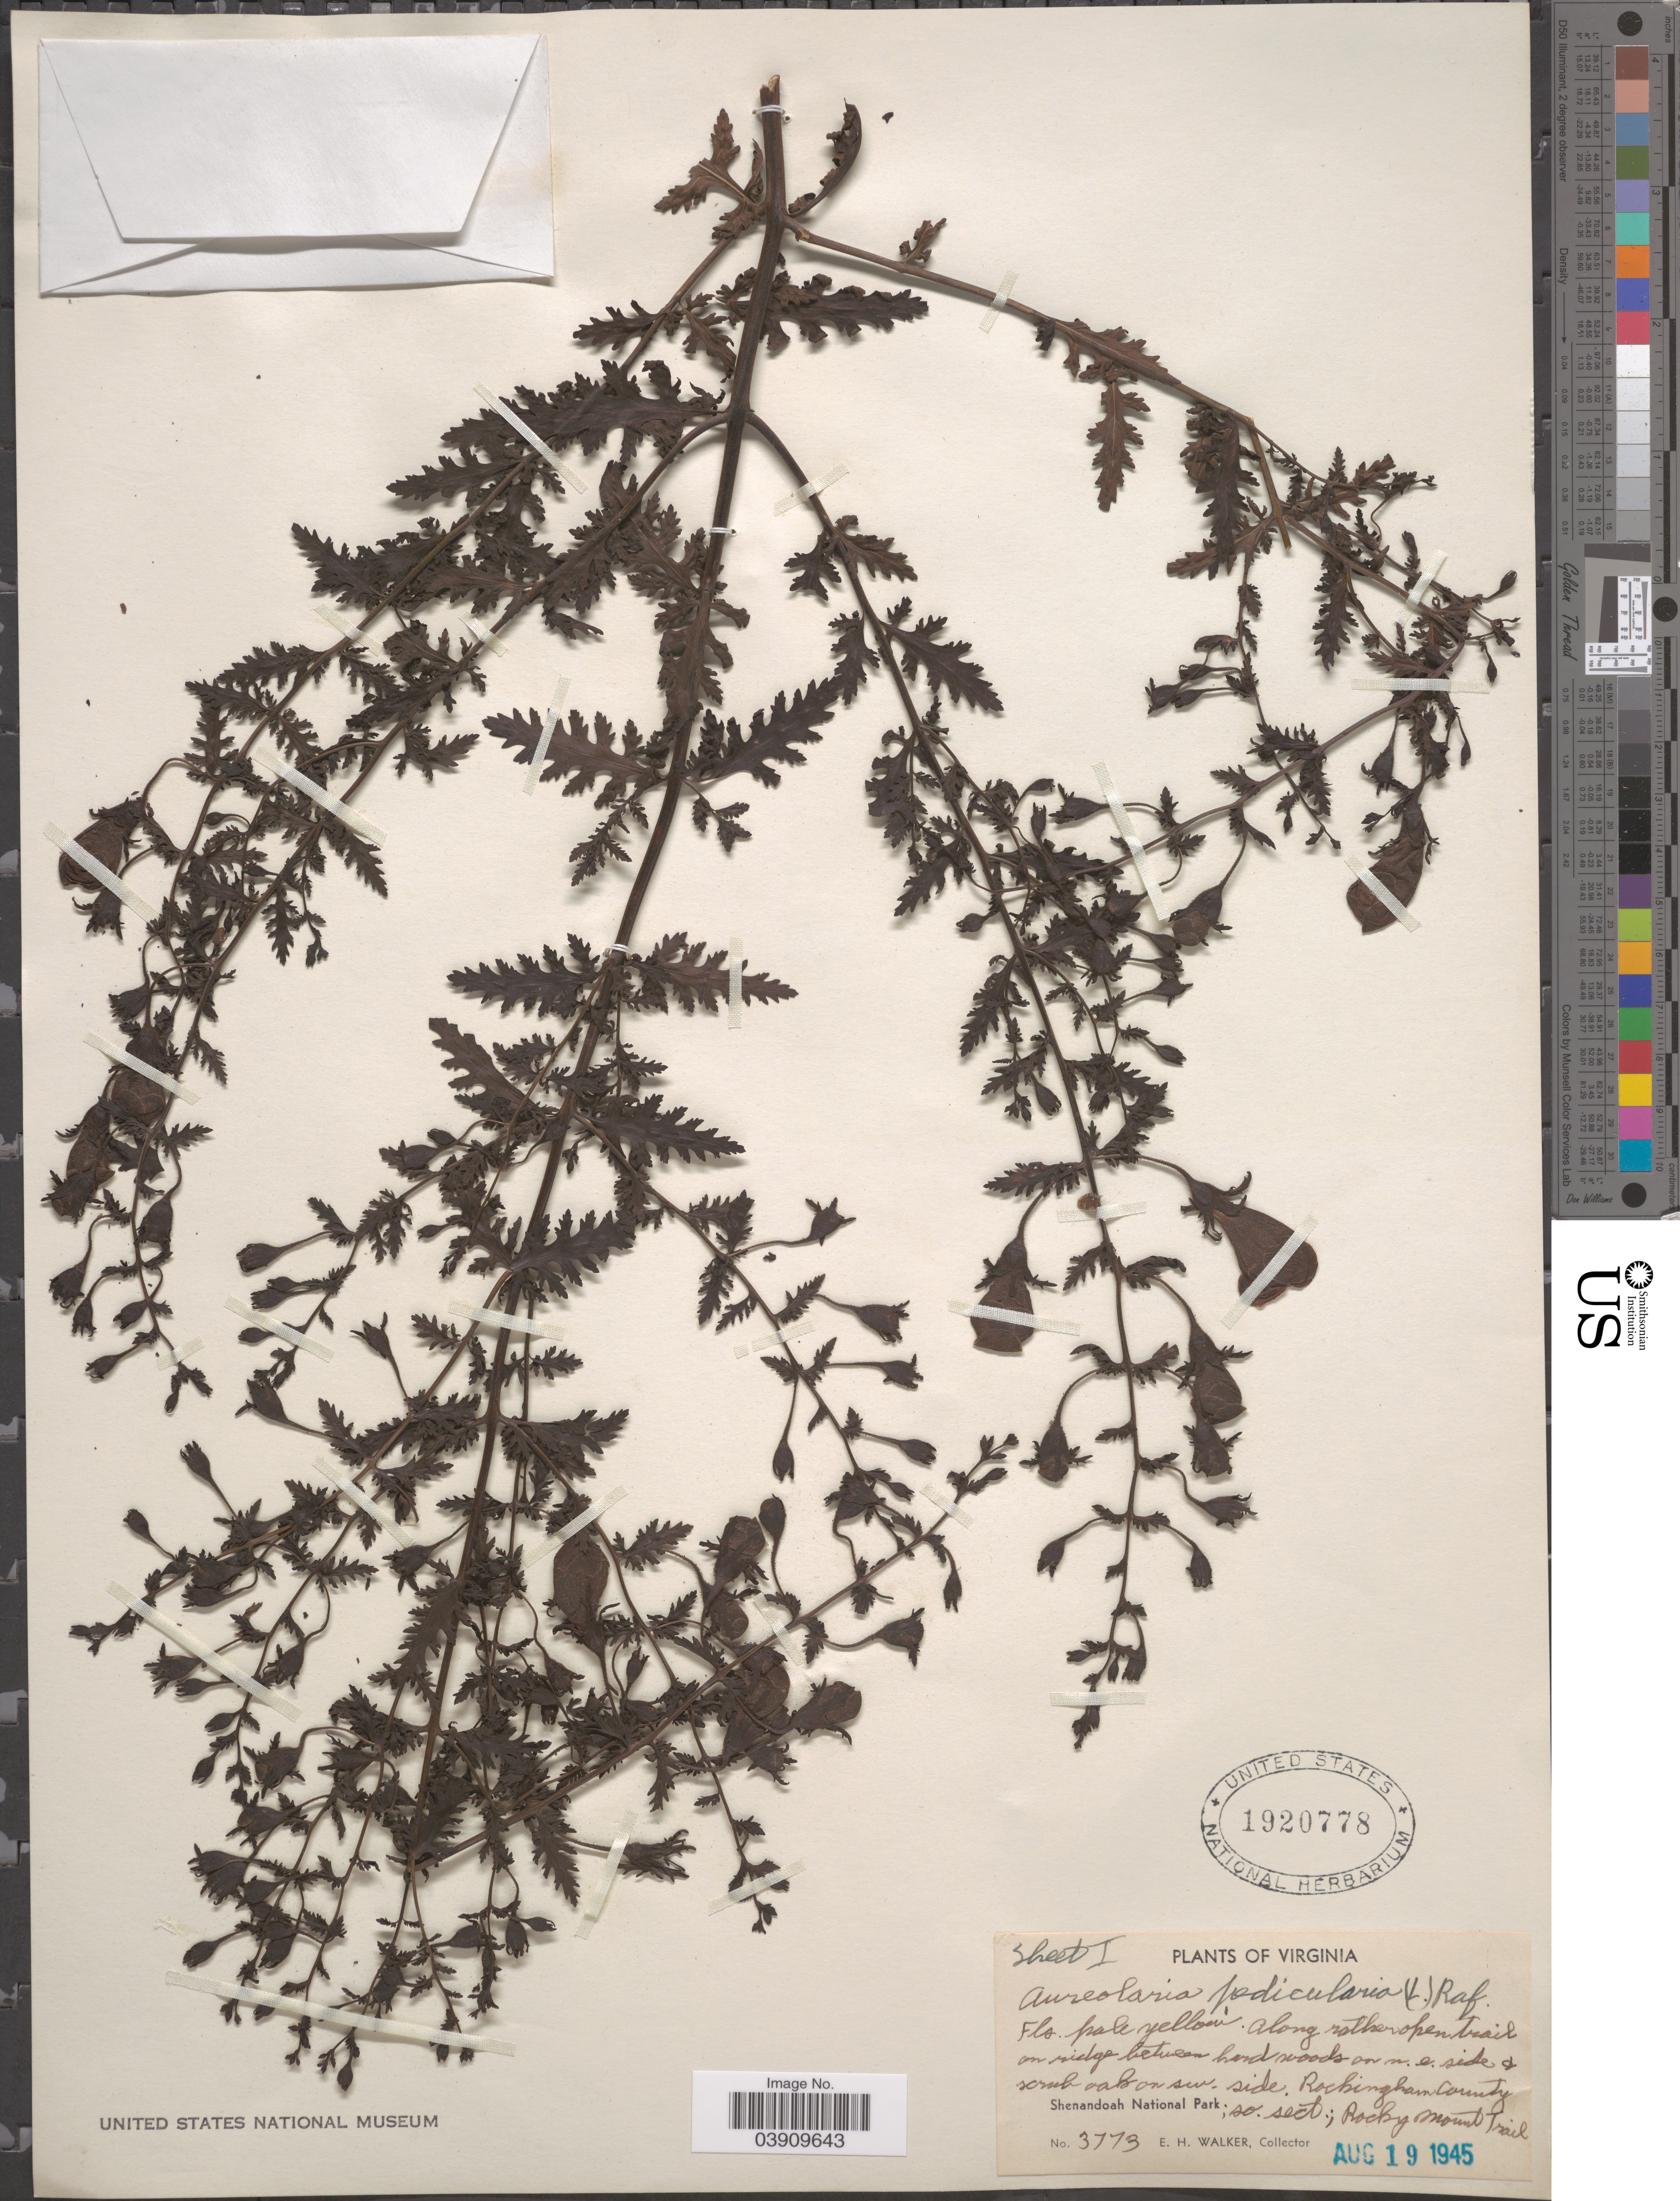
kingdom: Plantae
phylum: Tracheophyta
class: Magnoliopsida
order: Lamiales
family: Orobanchaceae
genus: Aureolaria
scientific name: Aureolaria pedicularia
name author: (L.) Raf. ex Farw.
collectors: E. H. Walker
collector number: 3773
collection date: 1945-08-19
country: United States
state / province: Virginia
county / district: Rockingham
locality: Along rather open trail on ridge between hard woods on n.e. side & scrub oak on sw. side. Rockingham County. Shenandoah National Park; so. sect.; Rocky Mount Trail.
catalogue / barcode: US 1920778